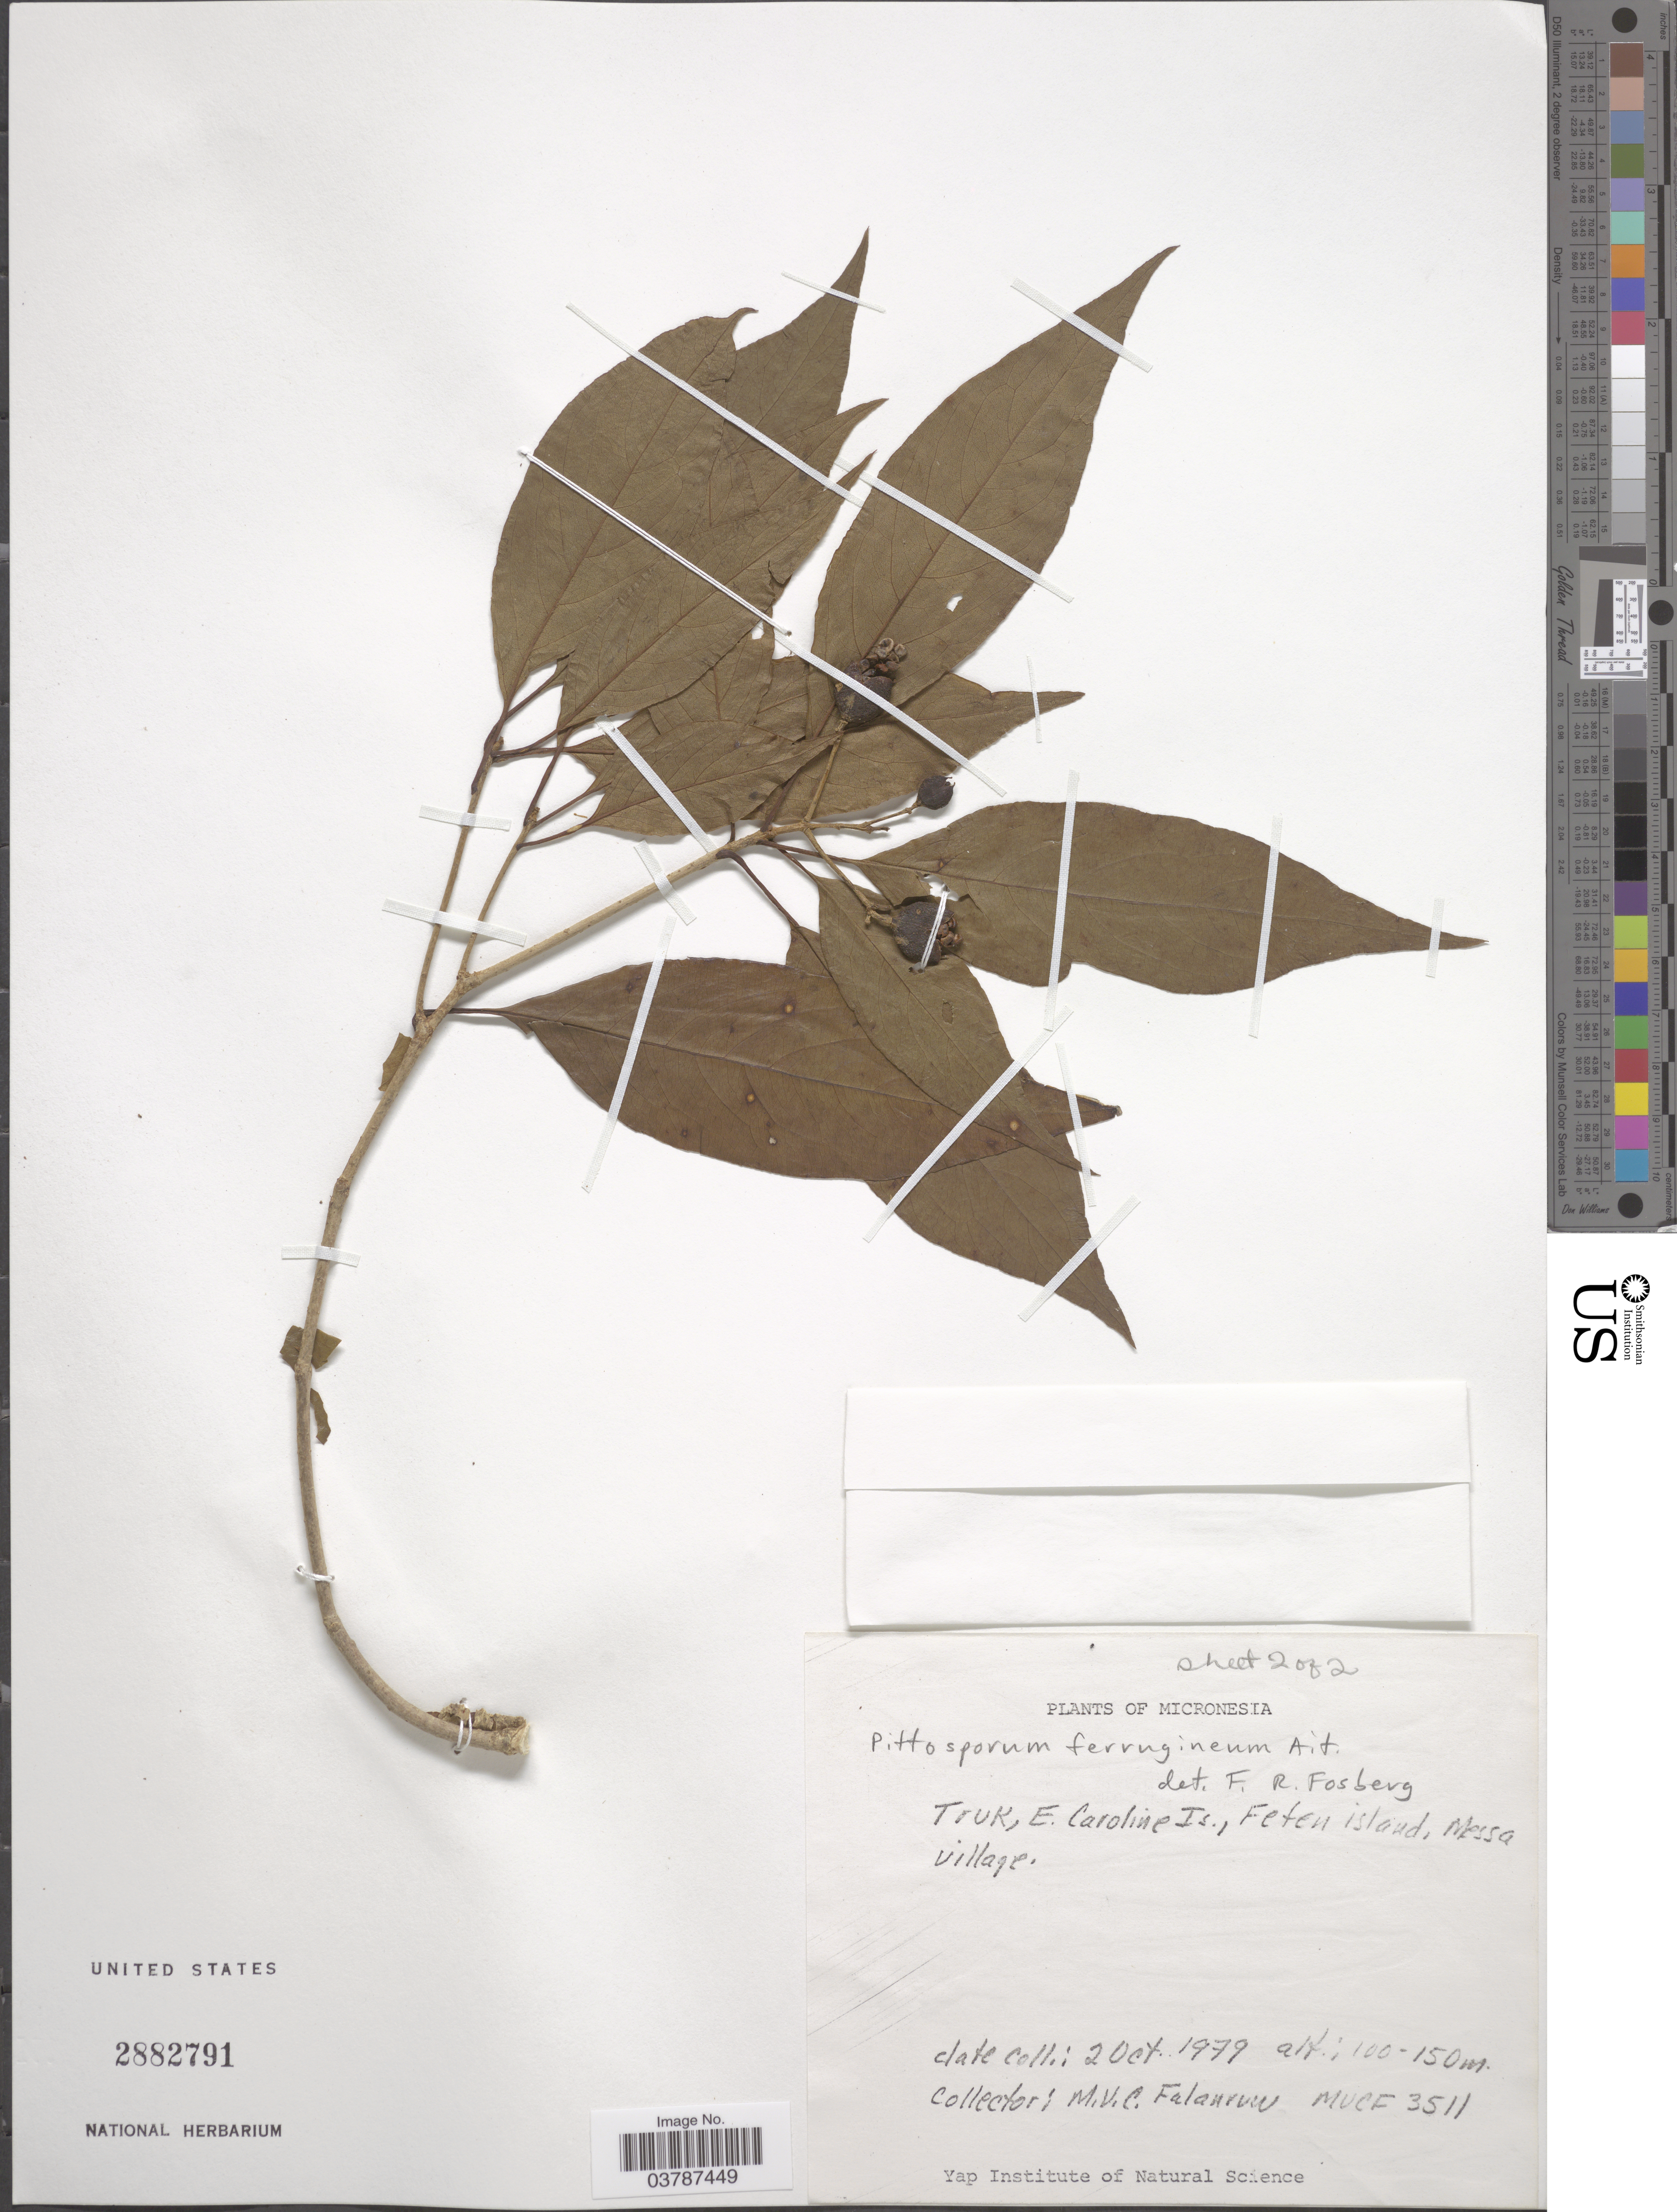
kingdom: Plantae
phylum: Tracheophyta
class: Magnoliopsida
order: Apiales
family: Pittosporaceae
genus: Pittosporum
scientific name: Pittosporum ferrugineum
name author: Dryand. ex Aiton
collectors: M. V. Falanruw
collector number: MUCF 3511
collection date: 1979-10-02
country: Micronesia, Federated States of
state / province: Truk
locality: Micronesia. E. Caroline Is., Feten island, Messa village.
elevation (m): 100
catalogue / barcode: US 2882791